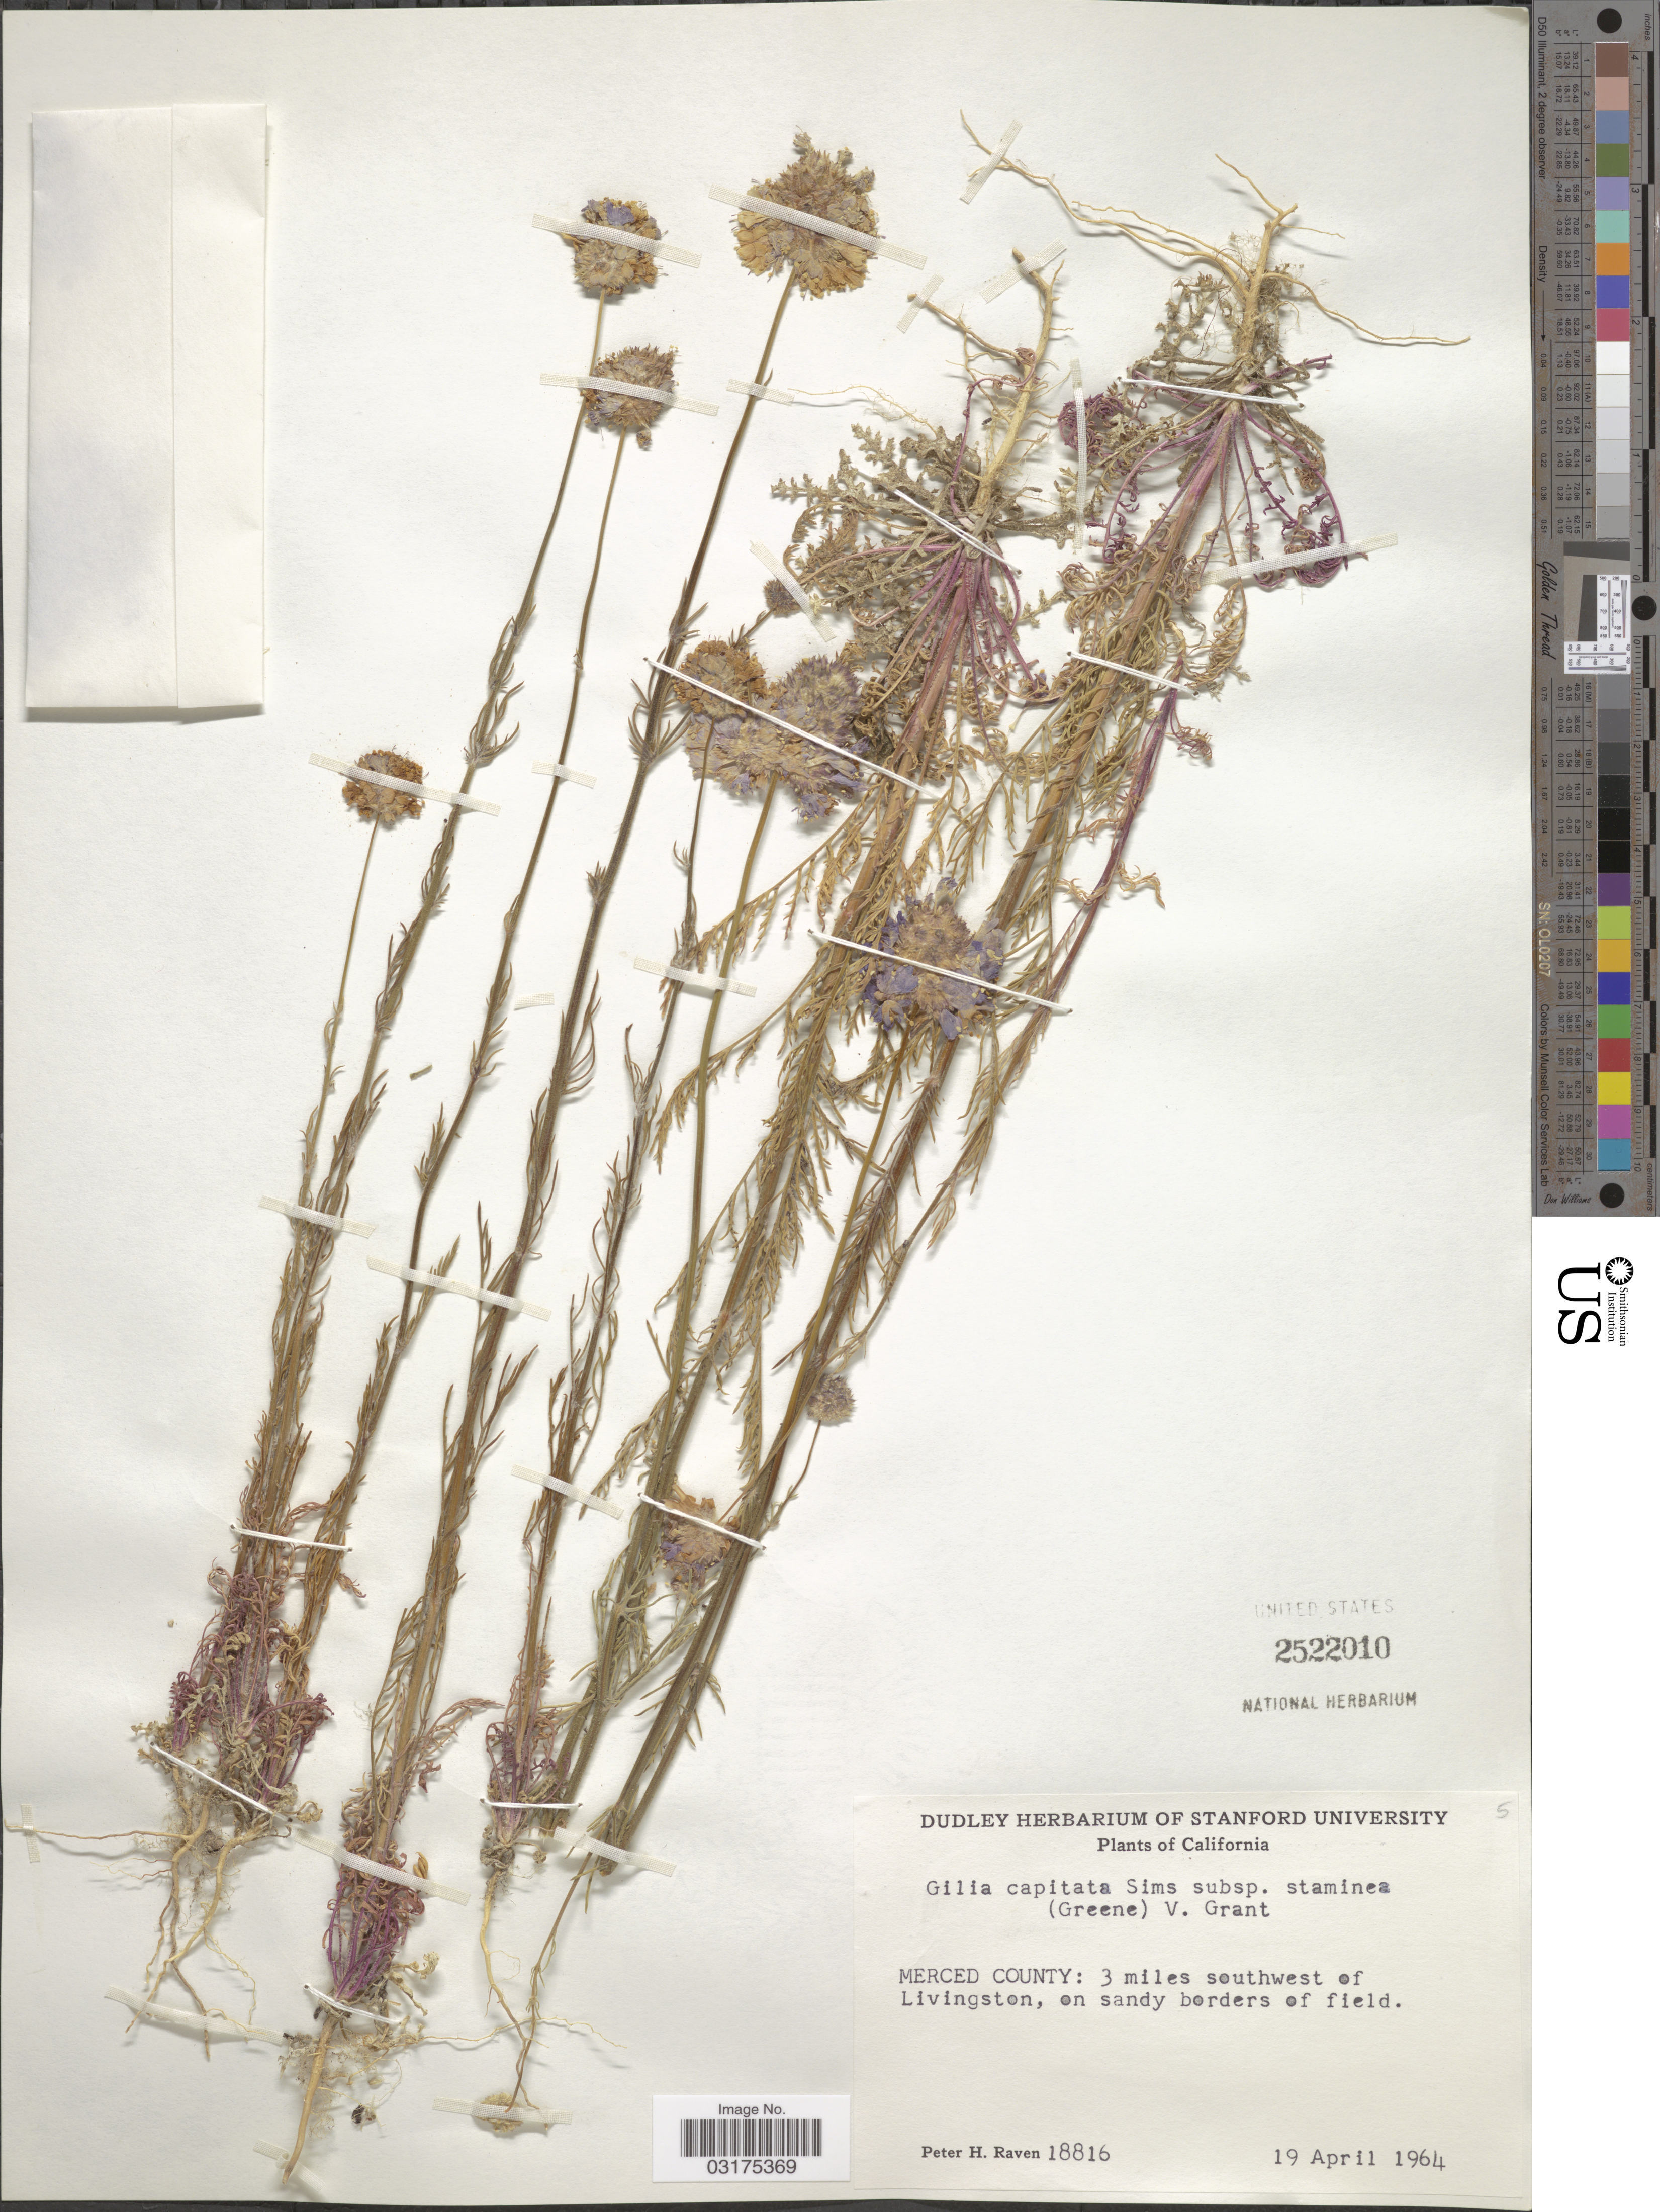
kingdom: Plantae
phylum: Tracheophyta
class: Magnoliopsida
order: Ericales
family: Polemoniaceae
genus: Gilia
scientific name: Gilia capitata subsp. staminea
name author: (Greene) V.E. Grant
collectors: P. Raven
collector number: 18816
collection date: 1964-04-19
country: United States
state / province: California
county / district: Merced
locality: Merced County: 3 miles southwest of Livington, on sandy borders of field.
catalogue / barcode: US 2522010